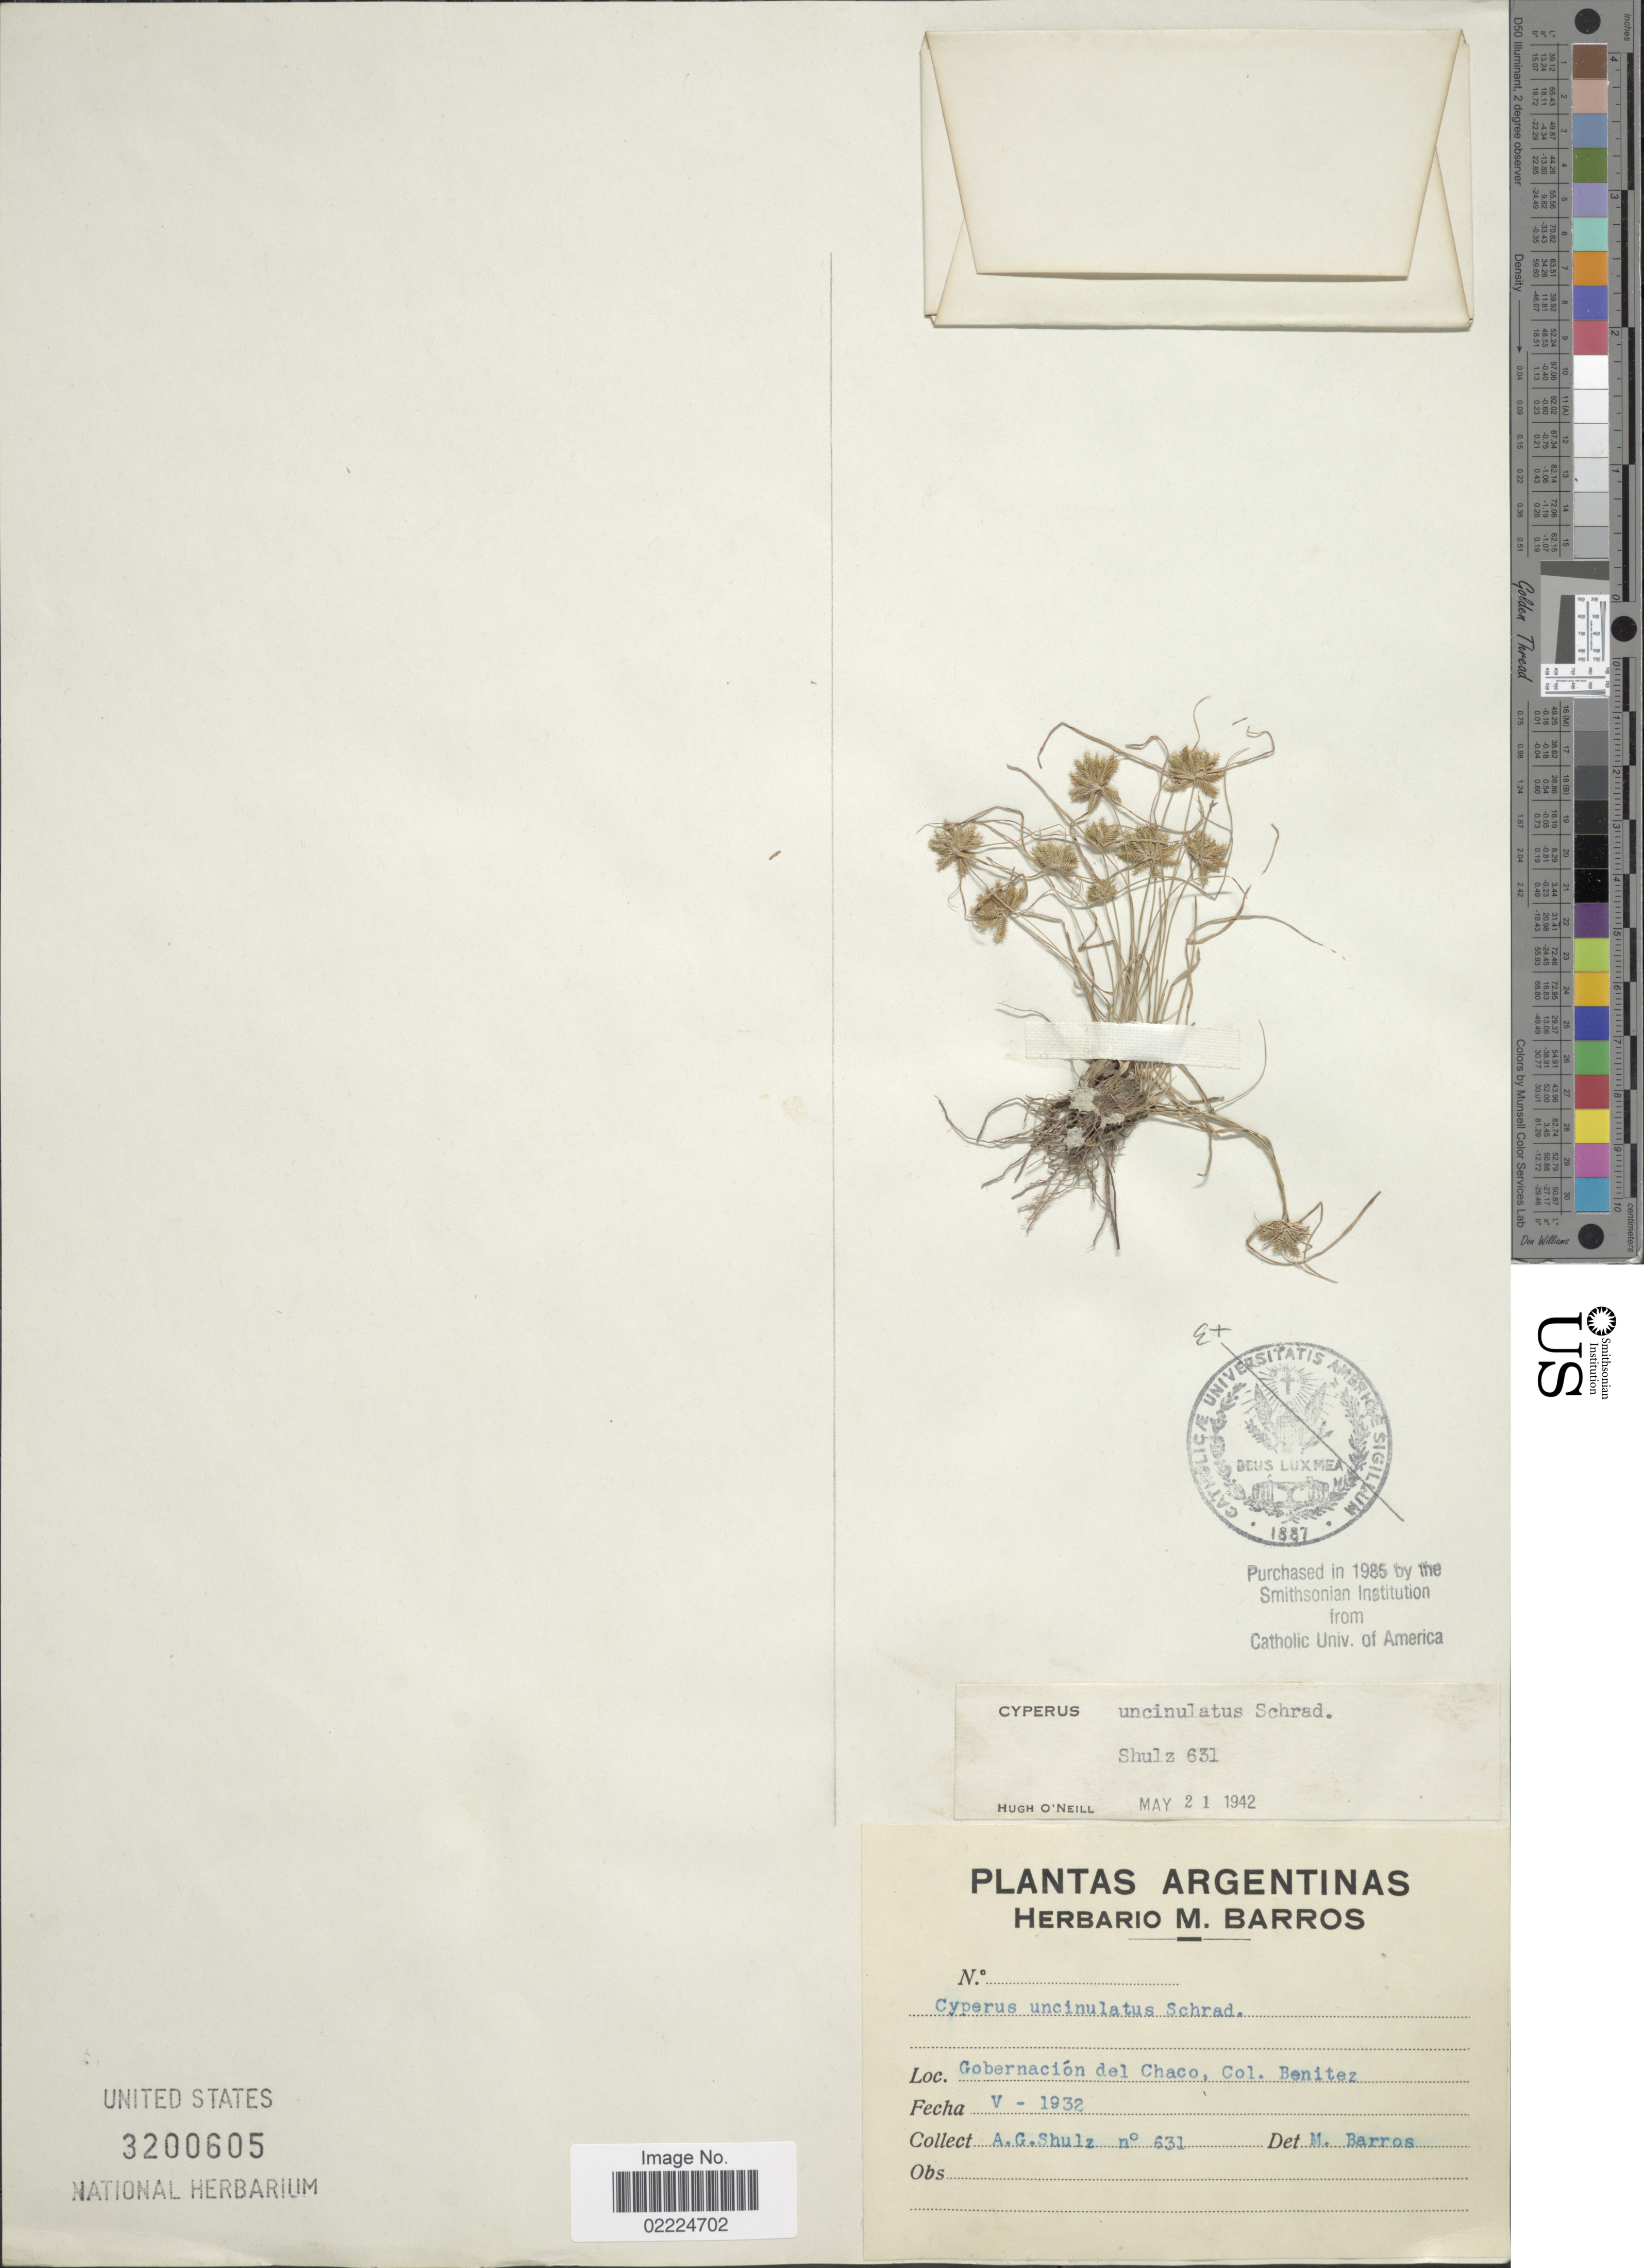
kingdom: Plantae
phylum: Tracheophyta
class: Liliopsida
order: Poales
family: Cyperaceae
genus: Cyperus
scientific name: Cyperus uncinulatus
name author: Schrad. ex Nees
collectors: A. G. Schulz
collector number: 631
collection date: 1932-05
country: Argentina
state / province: Chaco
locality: Gobernacion del Chaco, Col. Benitez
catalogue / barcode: US 3200605